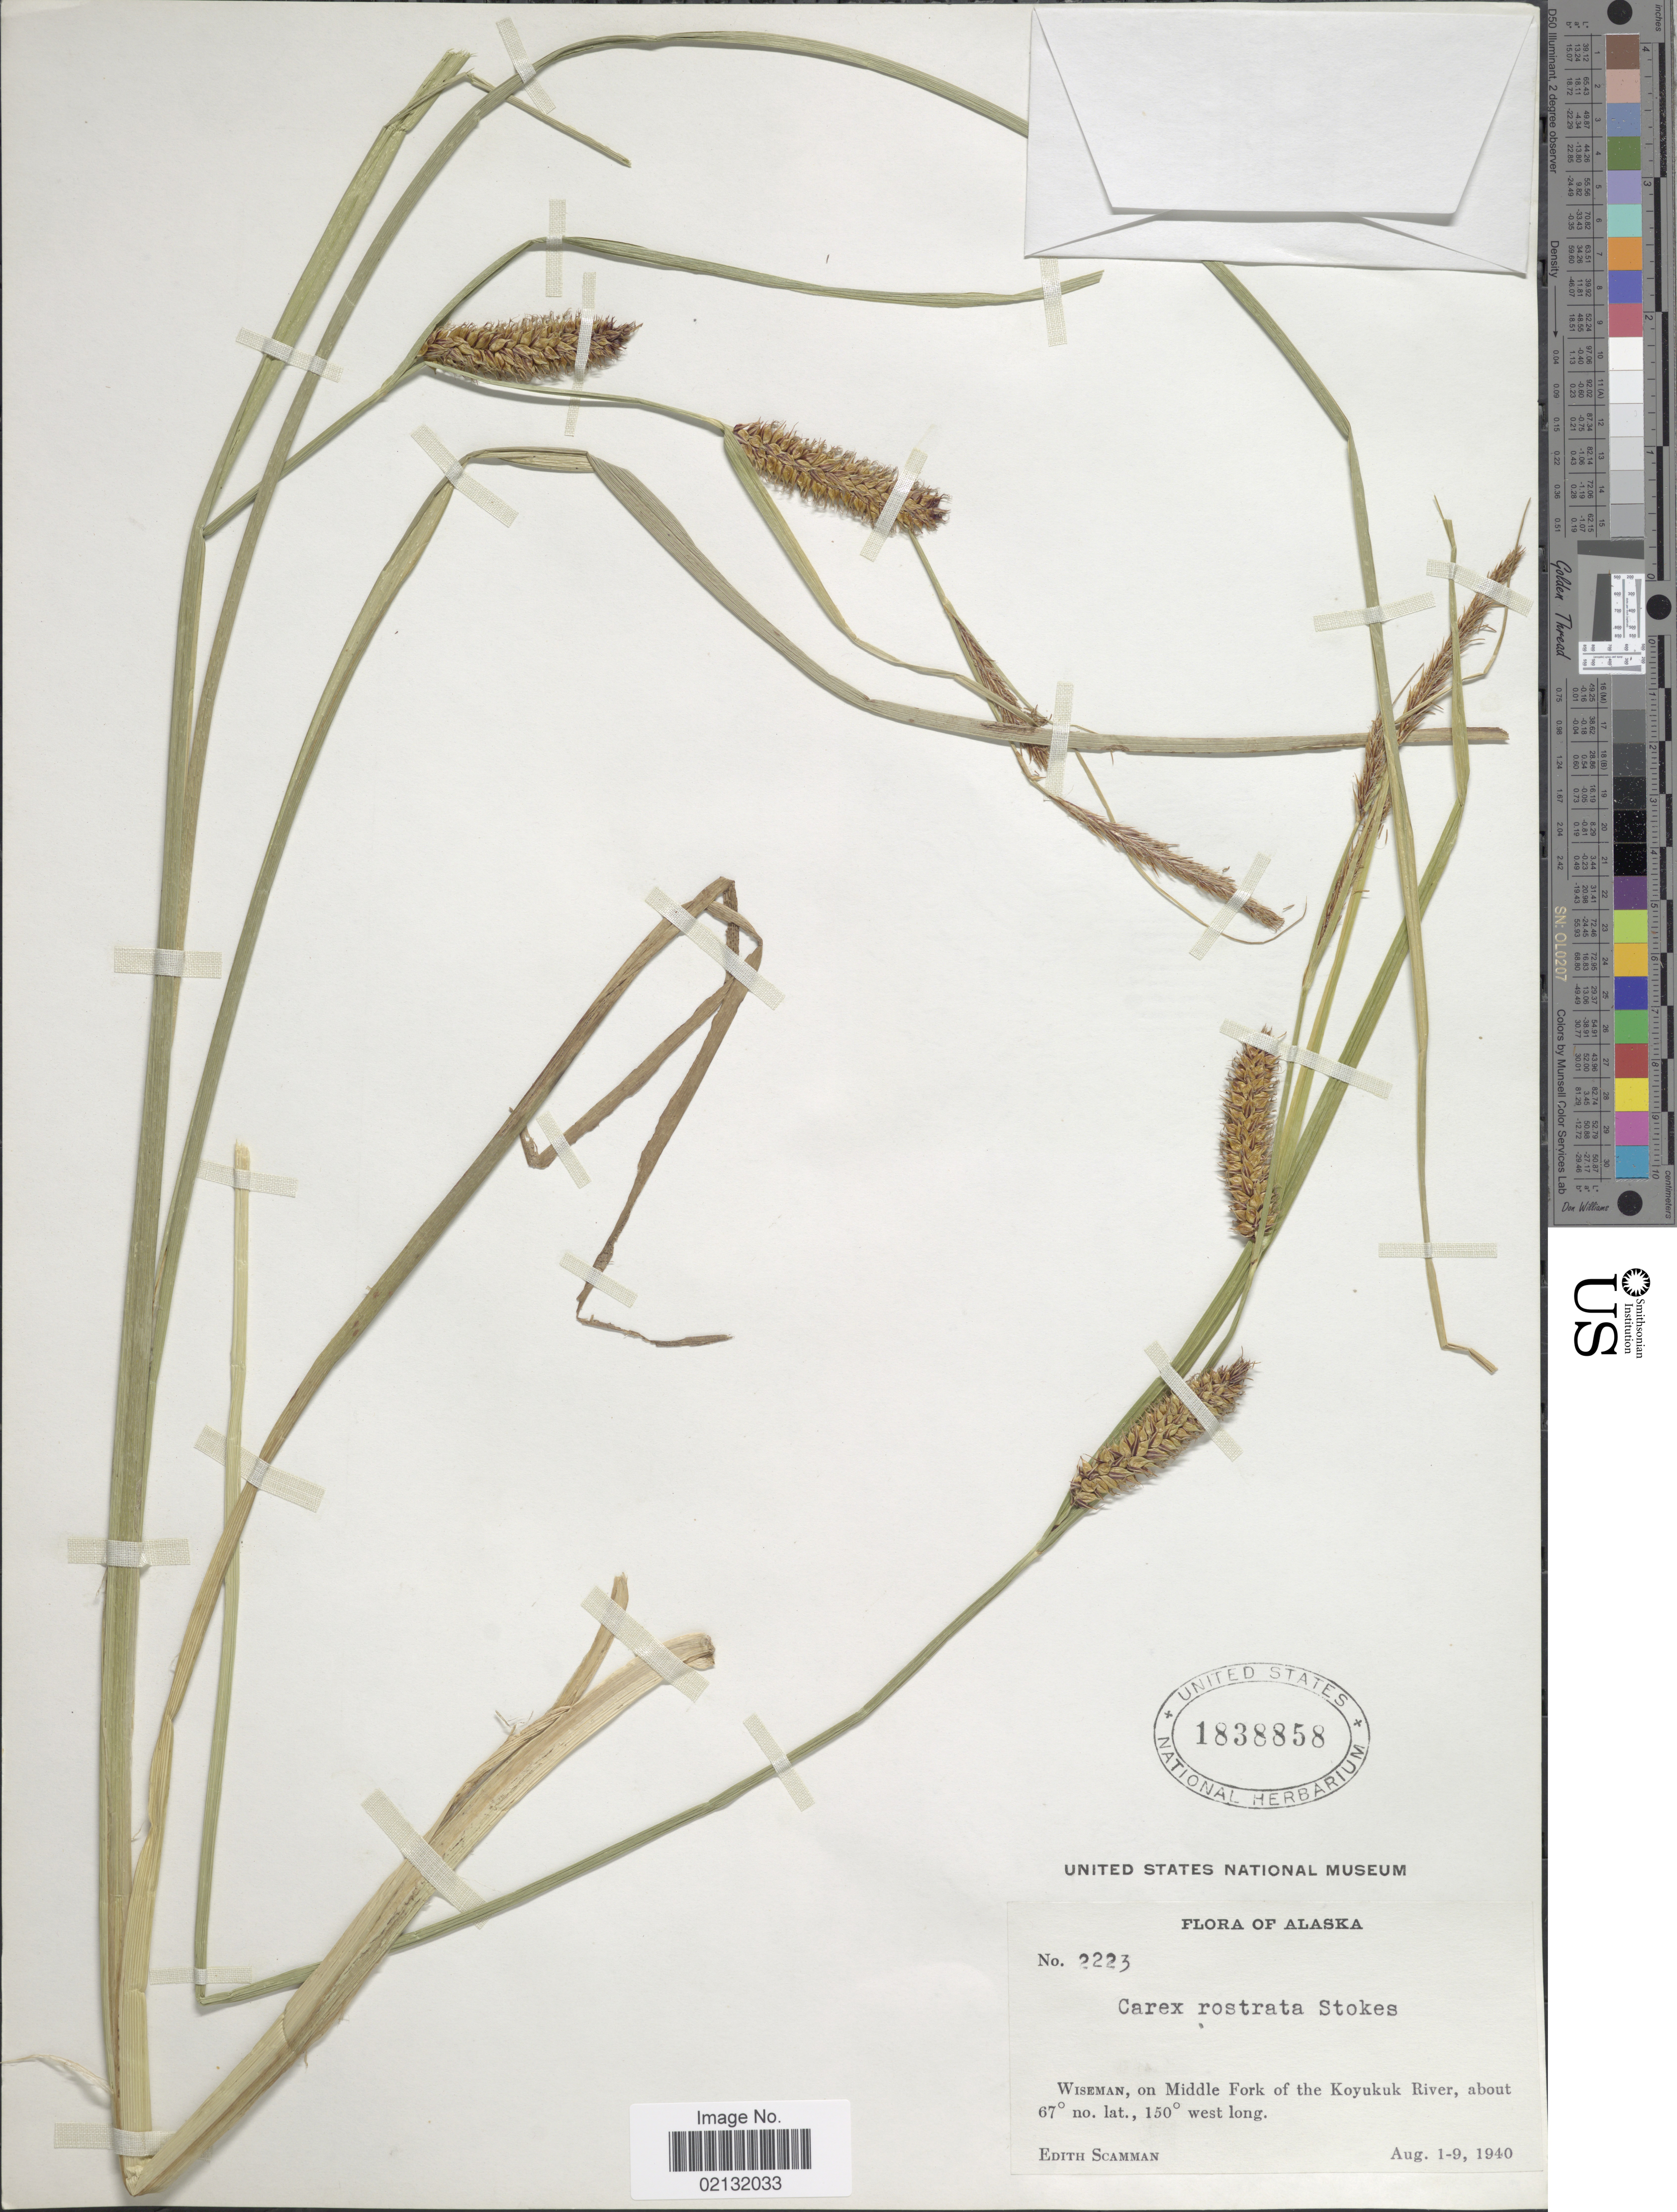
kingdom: Plantae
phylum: Tracheophyta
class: Liliopsida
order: Poales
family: Cyperaceae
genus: Carex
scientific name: Carex rostrata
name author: Stokes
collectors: E. Scamman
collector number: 2223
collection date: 1940-08-01/1940-08-09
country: United States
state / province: Alaska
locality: Wiseman, on Middle Fork of the Koyukuk River.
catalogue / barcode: US 1838858